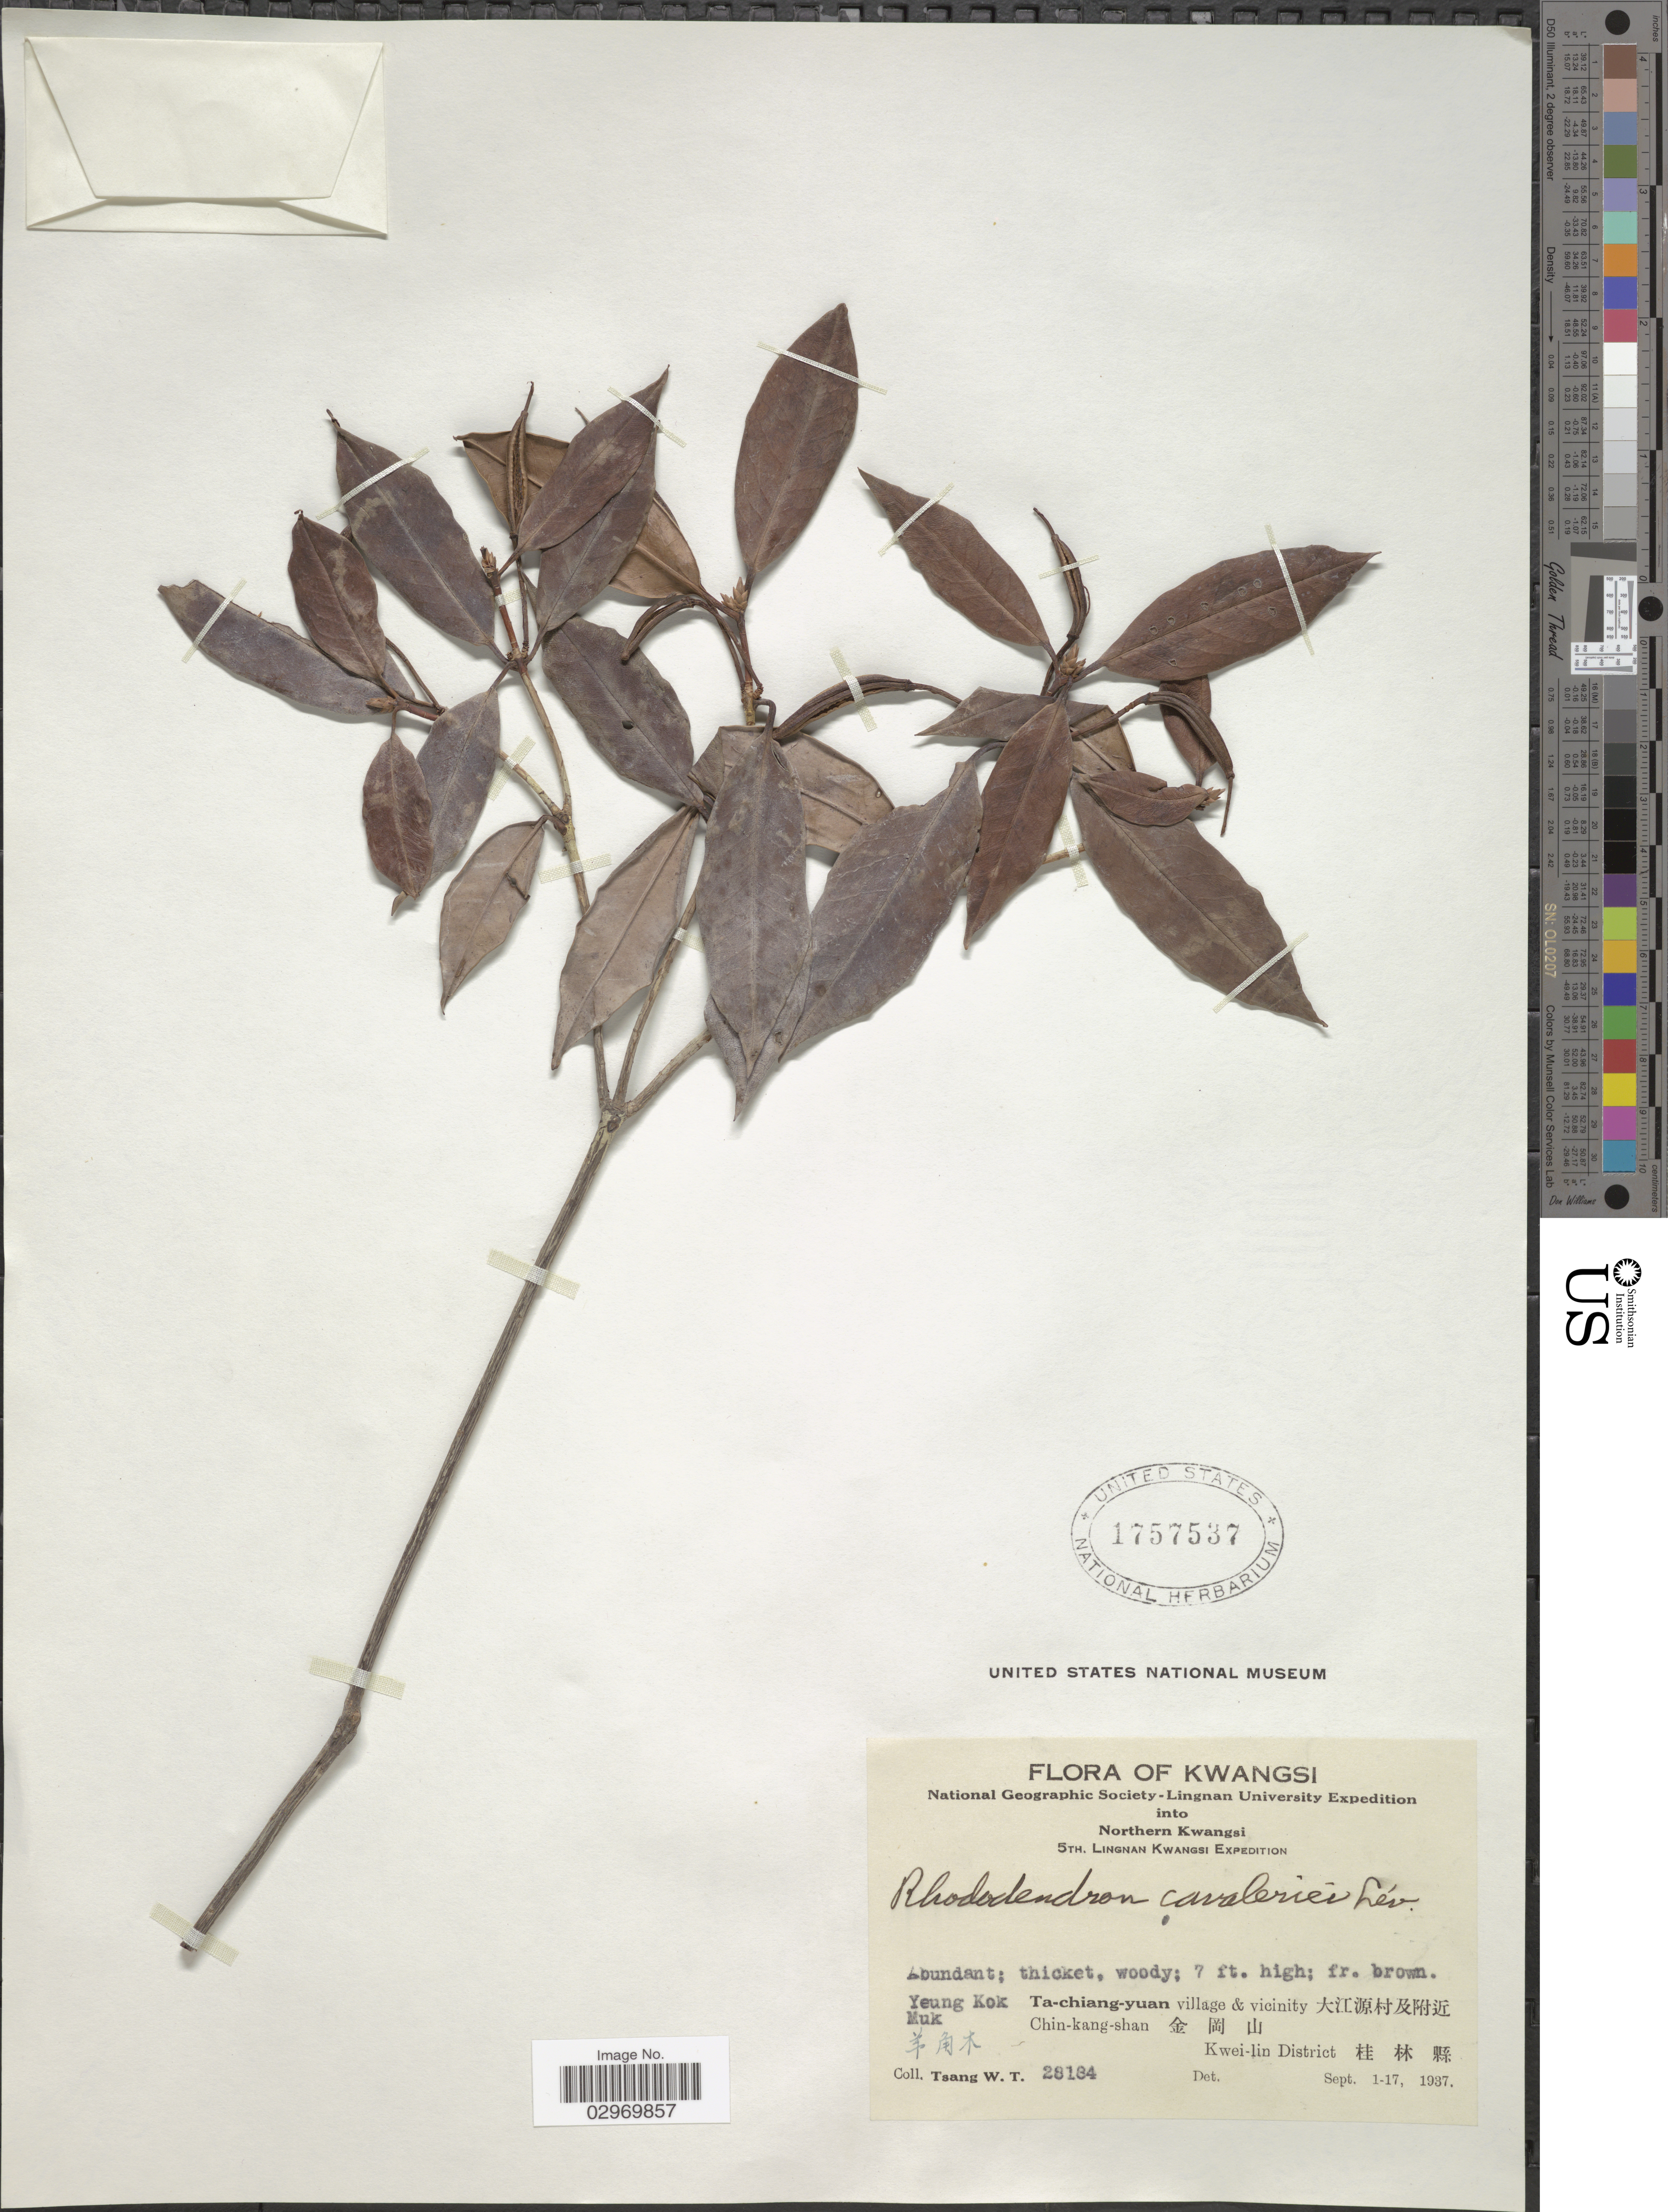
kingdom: Plantae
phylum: Tracheophyta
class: Magnoliopsida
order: Ericales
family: Ericaceae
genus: Rhododendron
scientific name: Rhododendron cavaleriei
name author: H. Lév.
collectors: W. T. Tsang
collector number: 28184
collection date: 1937-09-01/1937-09-17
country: China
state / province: Guangxi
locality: Kwangsi, Northern Kwangsi, Yeung Kok, Ta-chiang-yuan village & vicinity X, Chin-kang-shan X, Kwei-lin District X.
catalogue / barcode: US 1757537